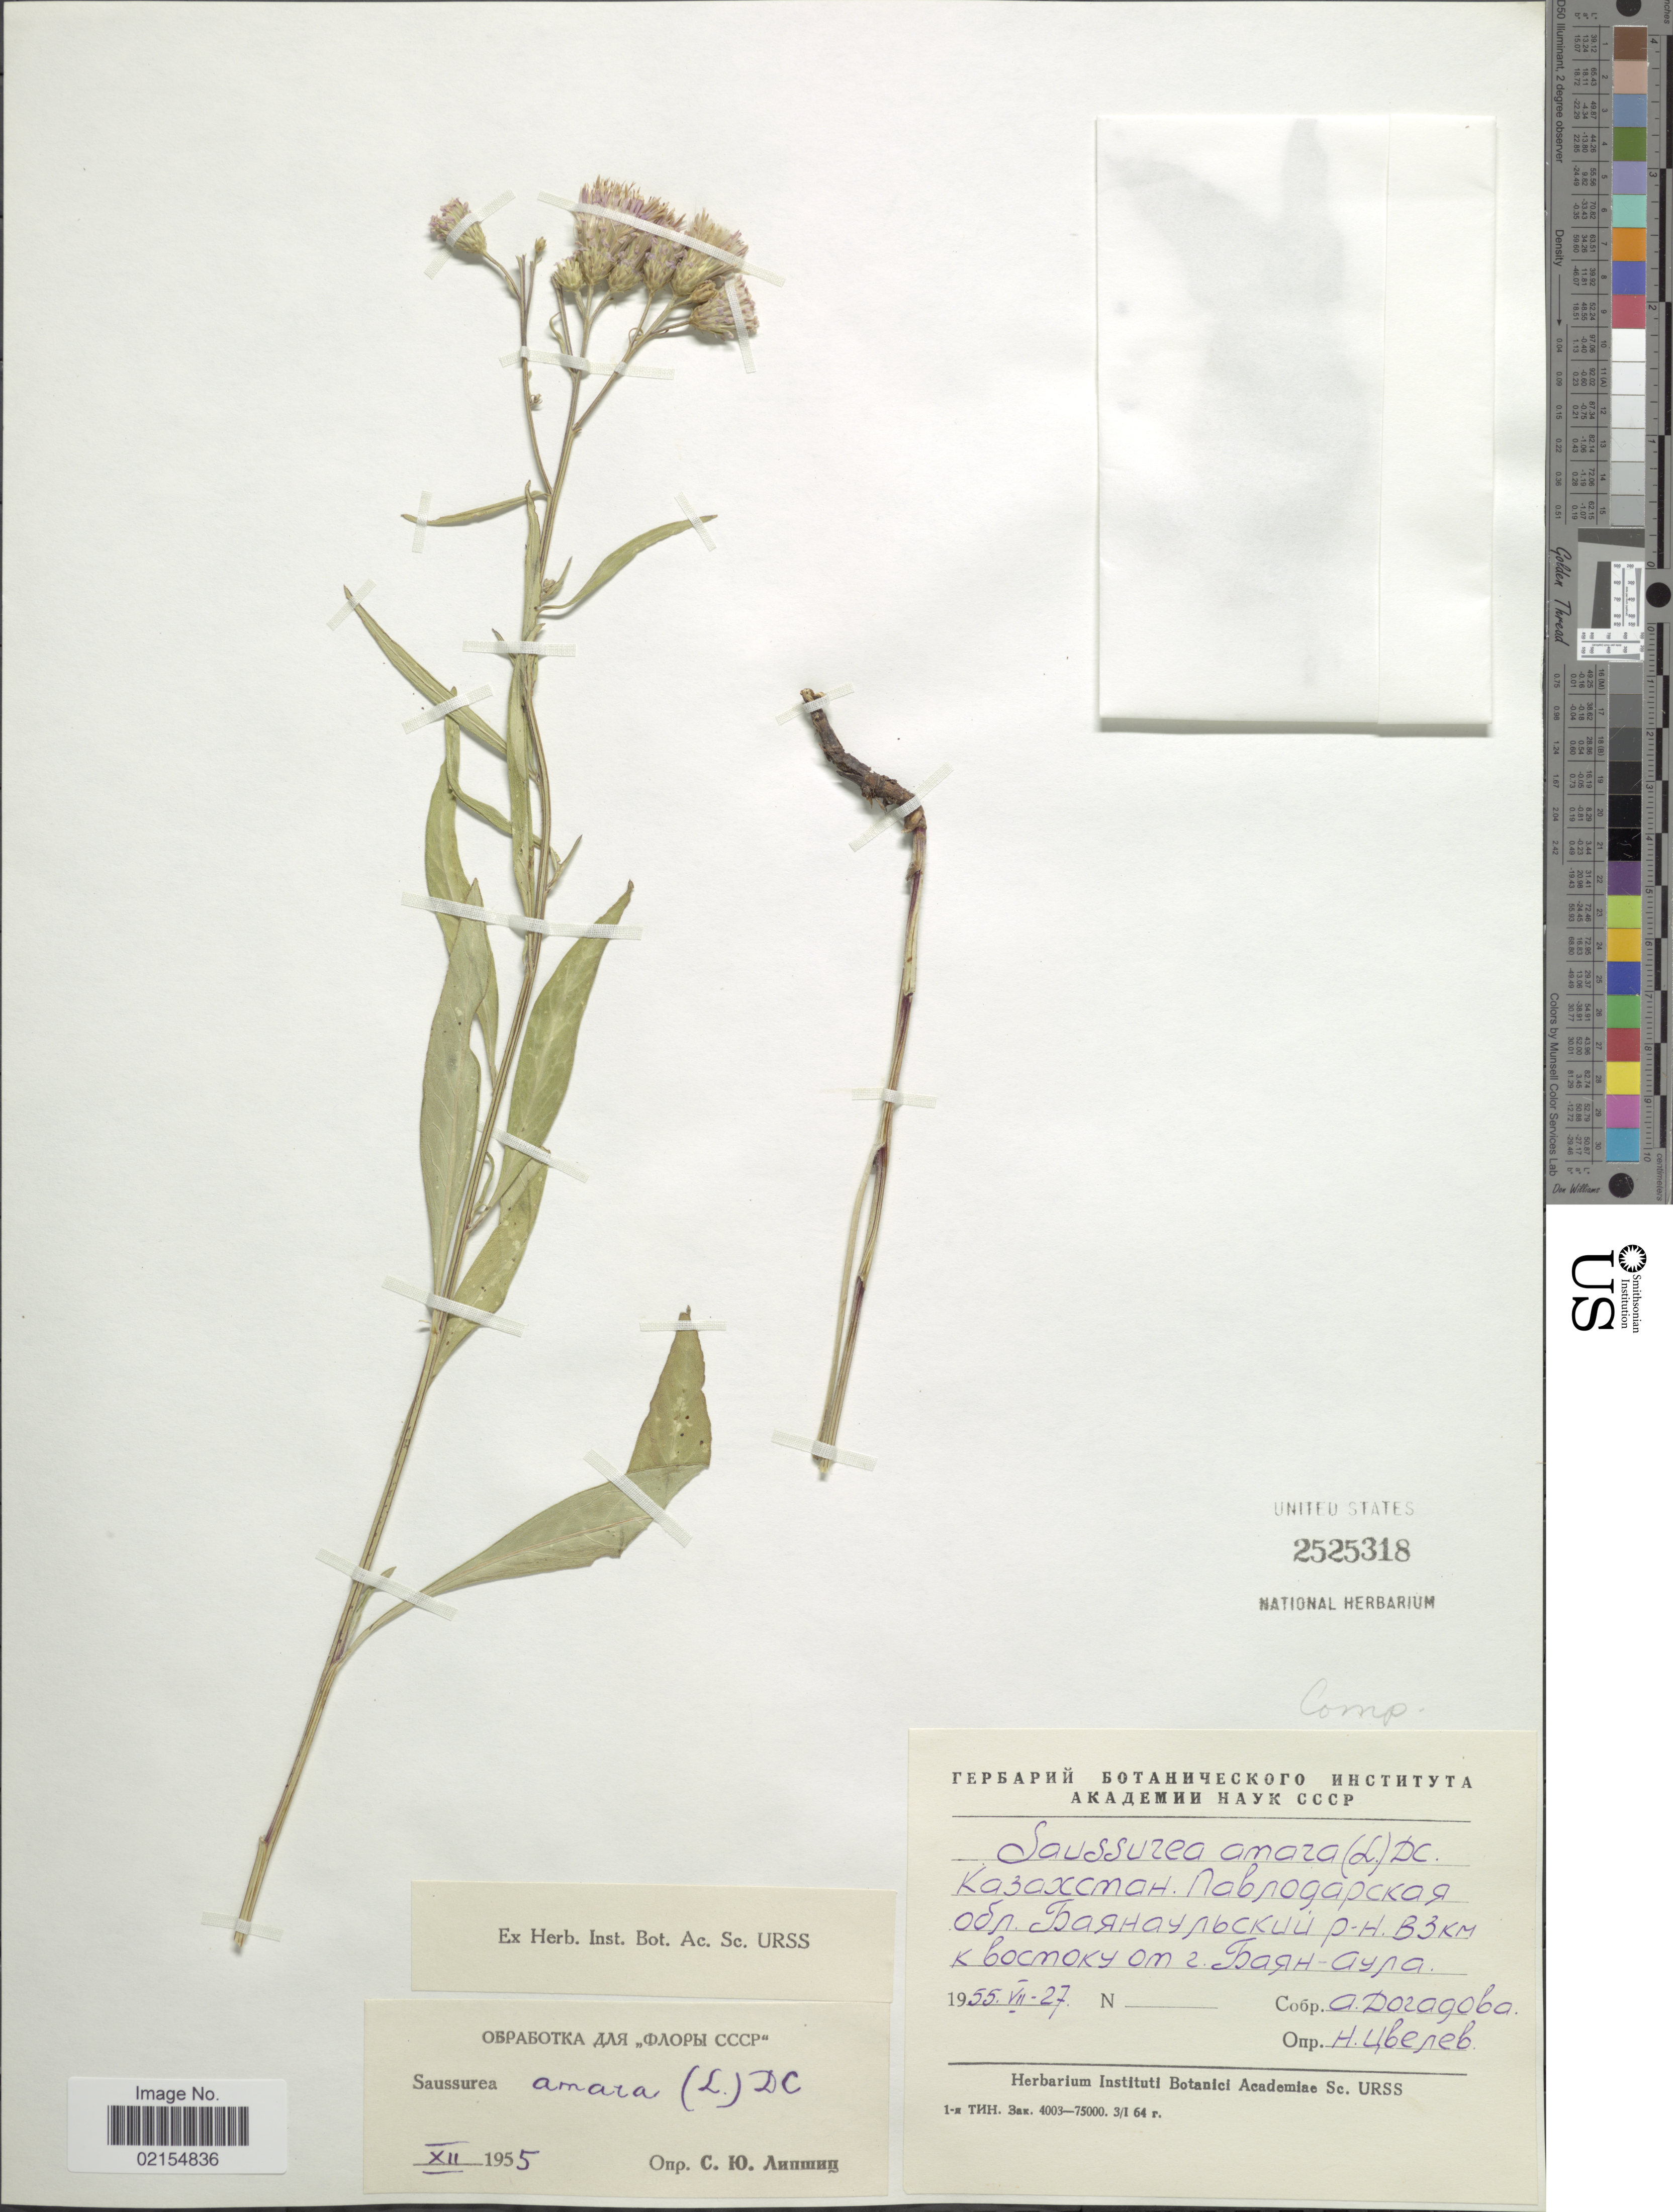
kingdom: Plantae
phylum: Tracheophyta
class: Magnoliopsida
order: Asterales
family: Asteraceae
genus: Saussurea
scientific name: Saussurea amara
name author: (L.) DC.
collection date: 1955-07-27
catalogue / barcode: US 2525318